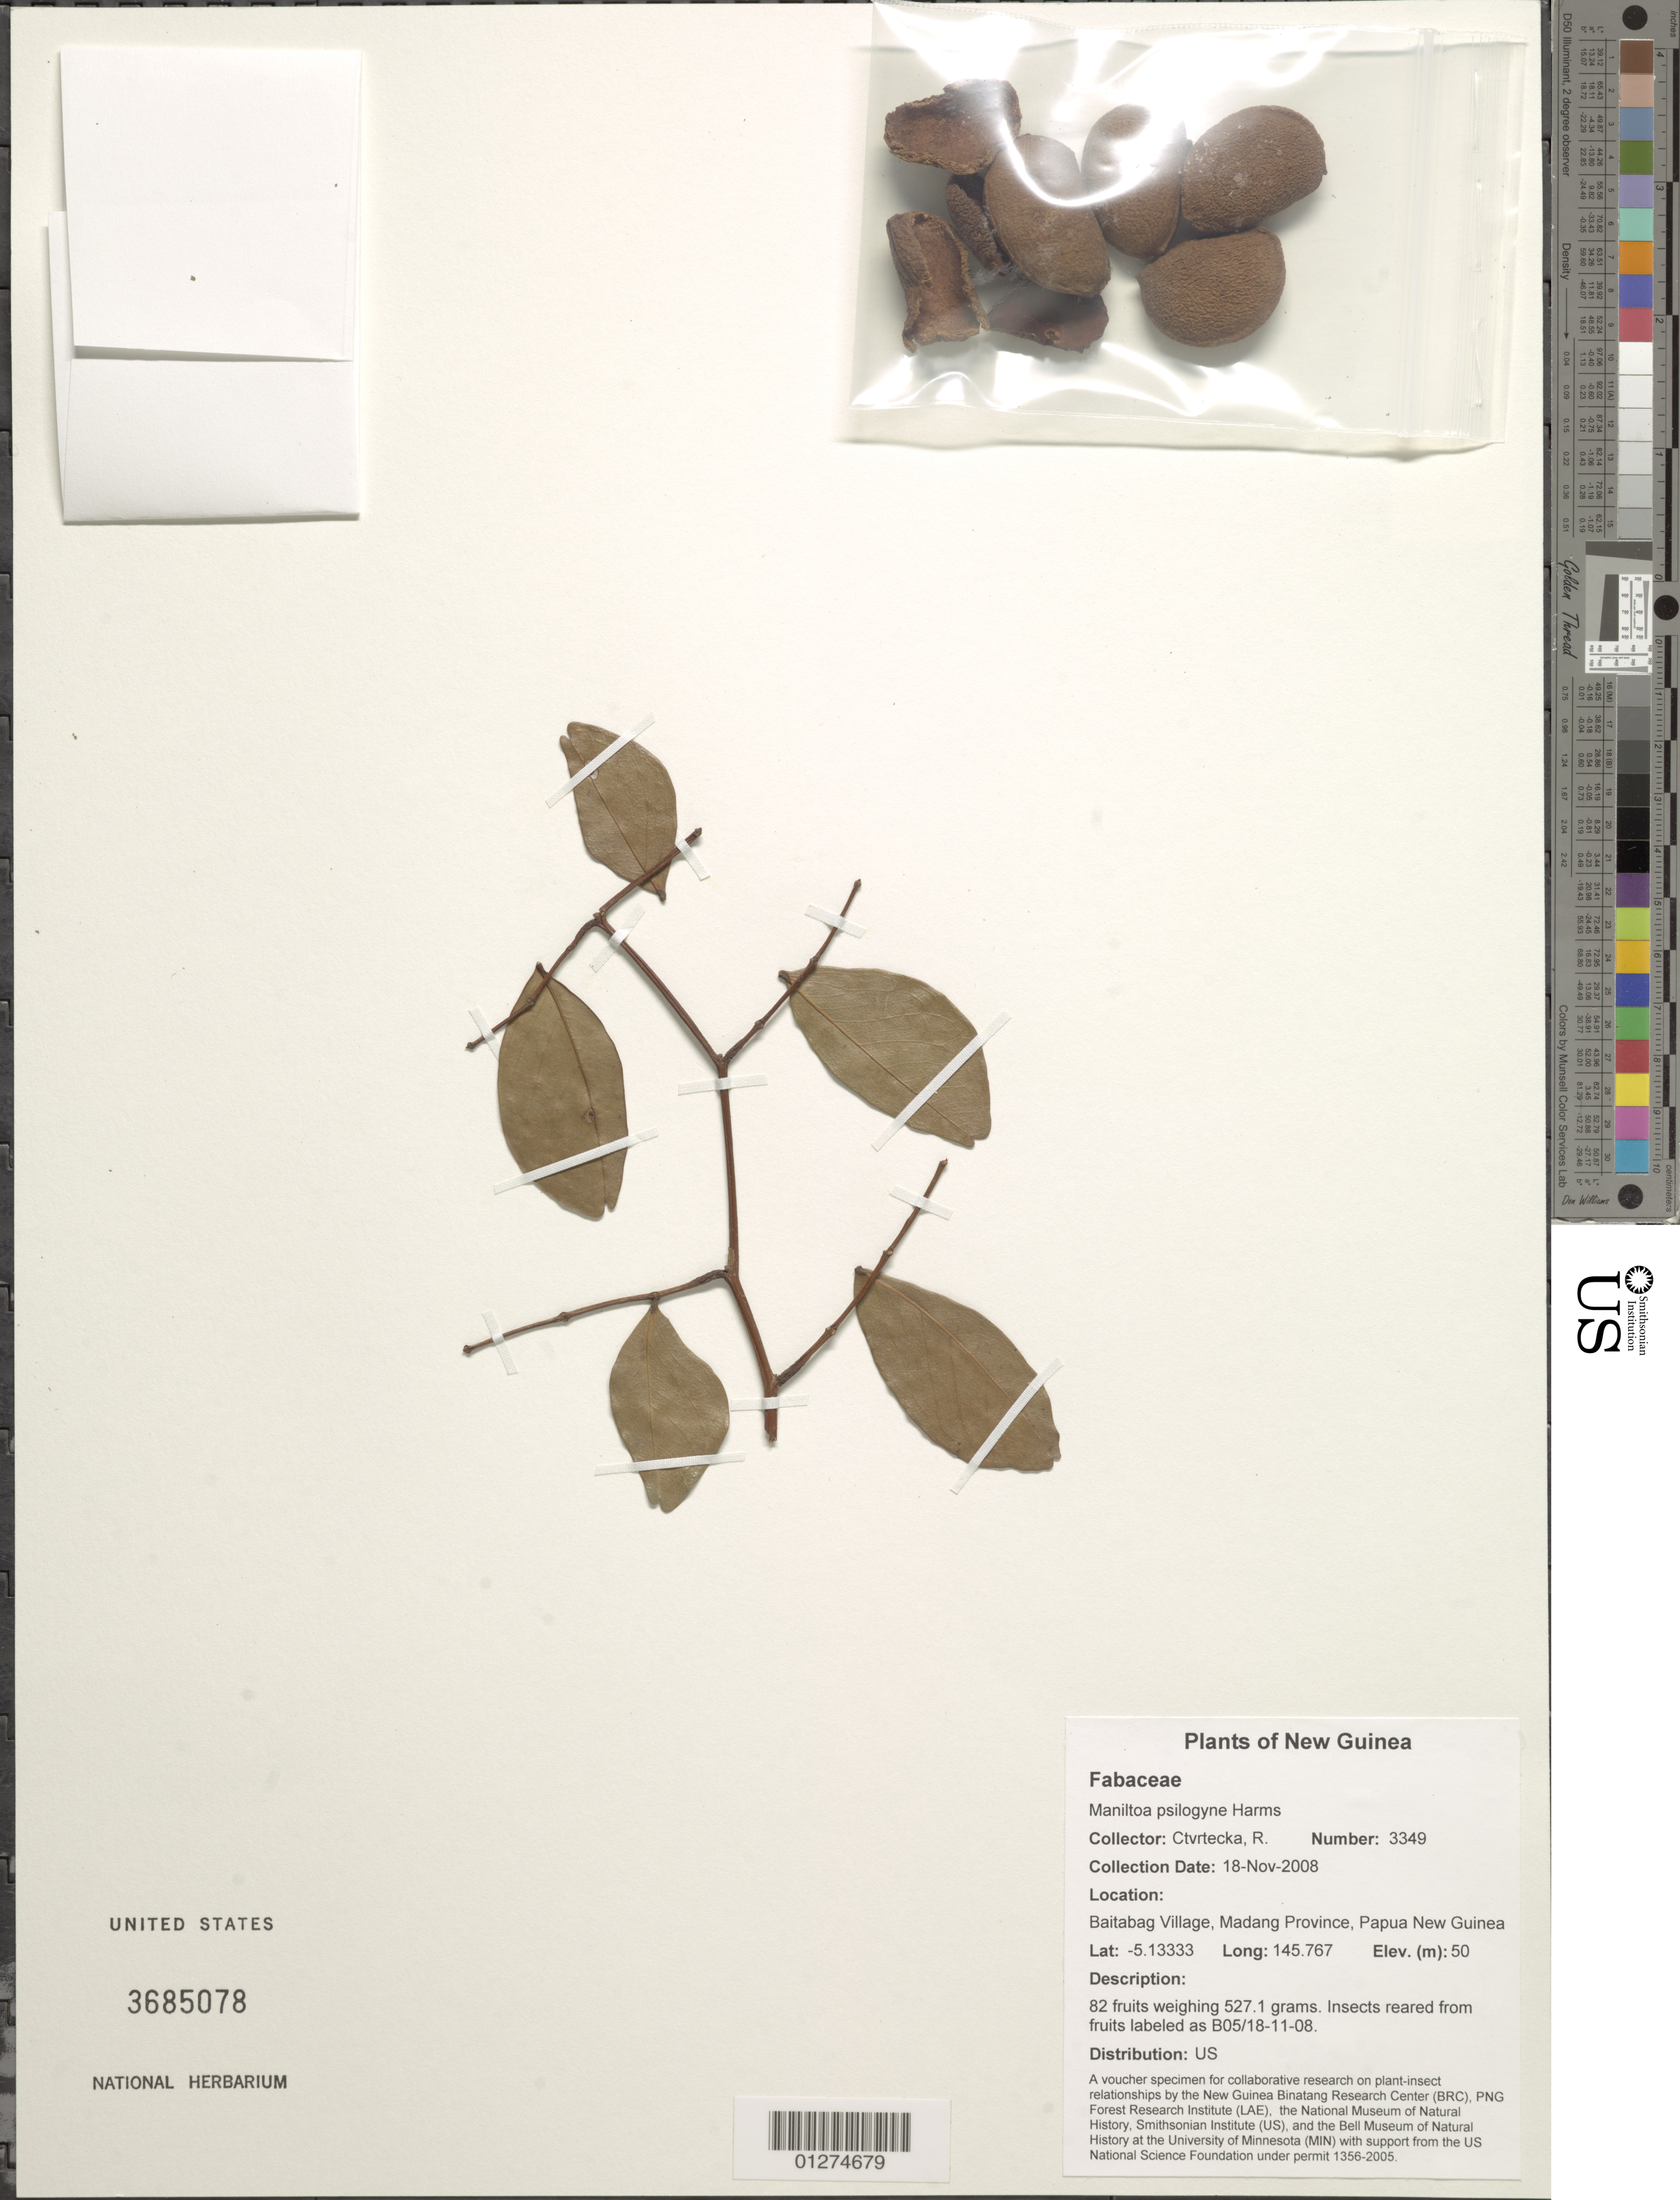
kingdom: Plantae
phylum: Tracheophyta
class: Magnoliopsida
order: Fabales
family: Fabaceae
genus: Maniltoa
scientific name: Maniltoa psilogyne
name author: Harms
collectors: R. Ctvrtecka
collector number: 3349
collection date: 2008-11-18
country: Papua New Guinea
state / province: Madang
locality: Baitabag Village.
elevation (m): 50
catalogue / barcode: US 3685078